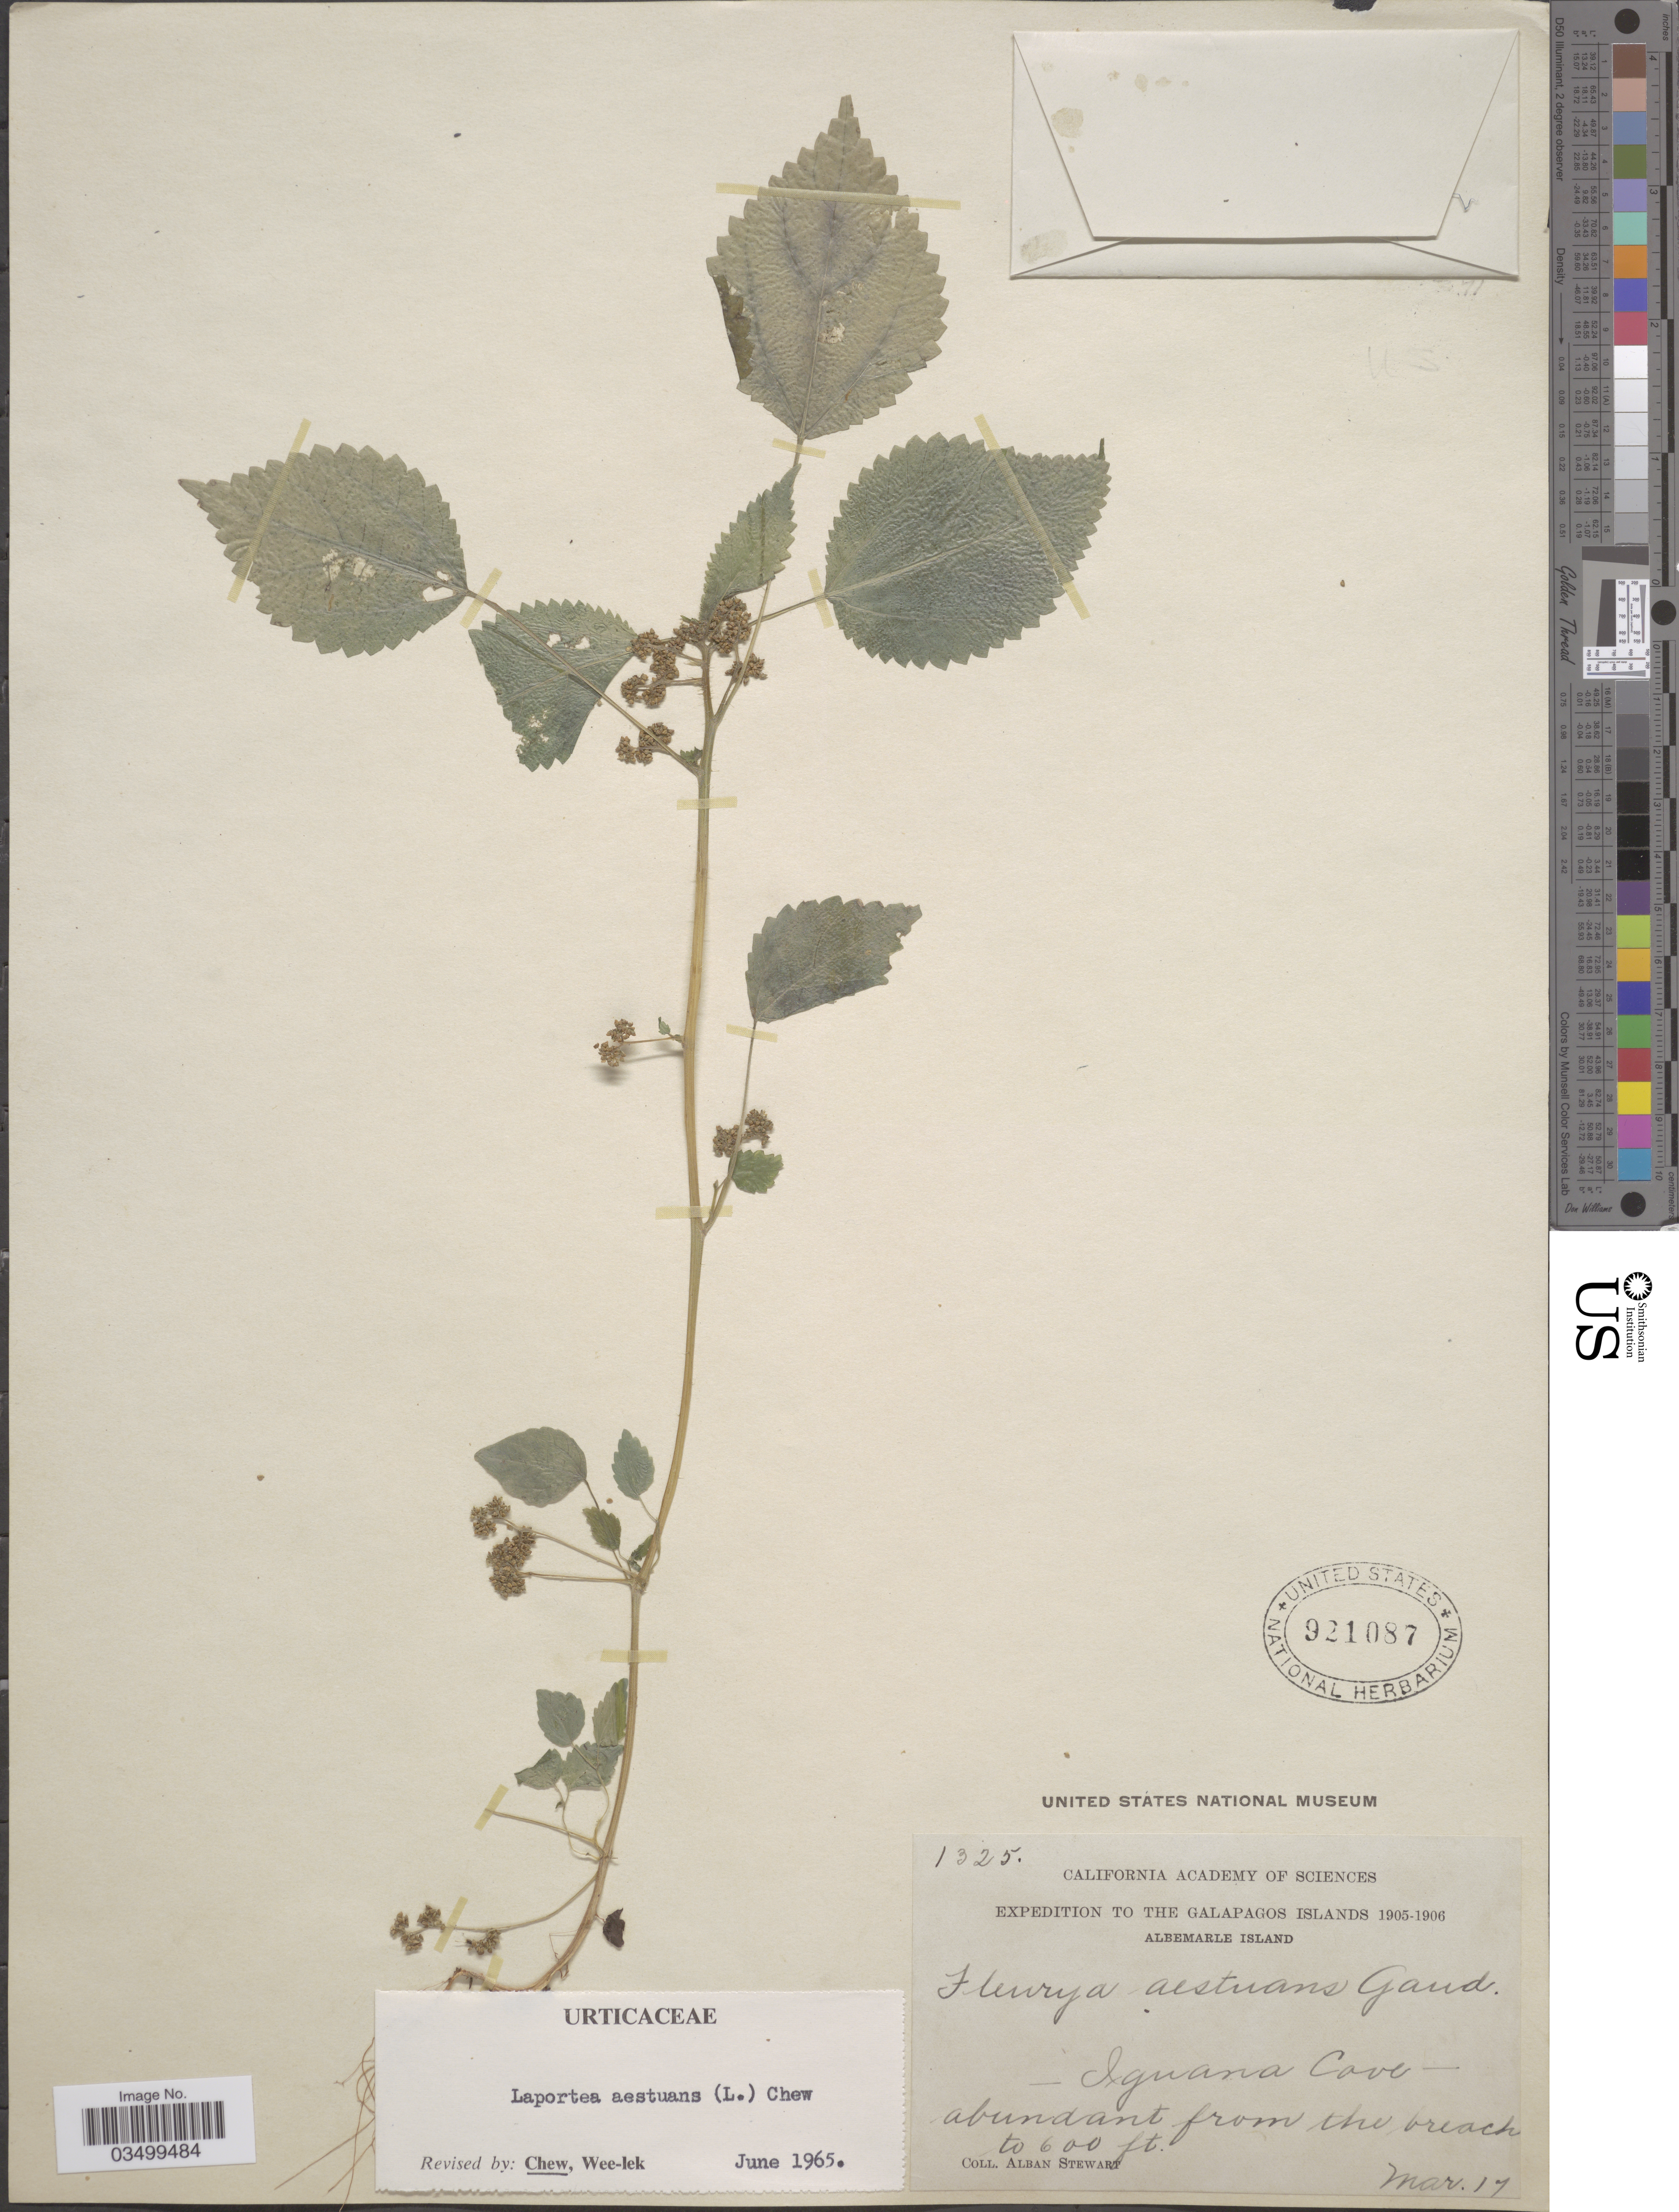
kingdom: Plantae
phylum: Tracheophyta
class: Magnoliopsida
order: Rosales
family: Urticaceae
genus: Laportea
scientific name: Laportea aestuans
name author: (L.) Chew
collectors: A. Stewart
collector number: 1325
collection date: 1905-03-17/1906-03-17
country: Ecuador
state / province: Colón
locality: Galapagos Islands. Albemarle Island. Iguana Cove.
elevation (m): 183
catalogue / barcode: US 921087